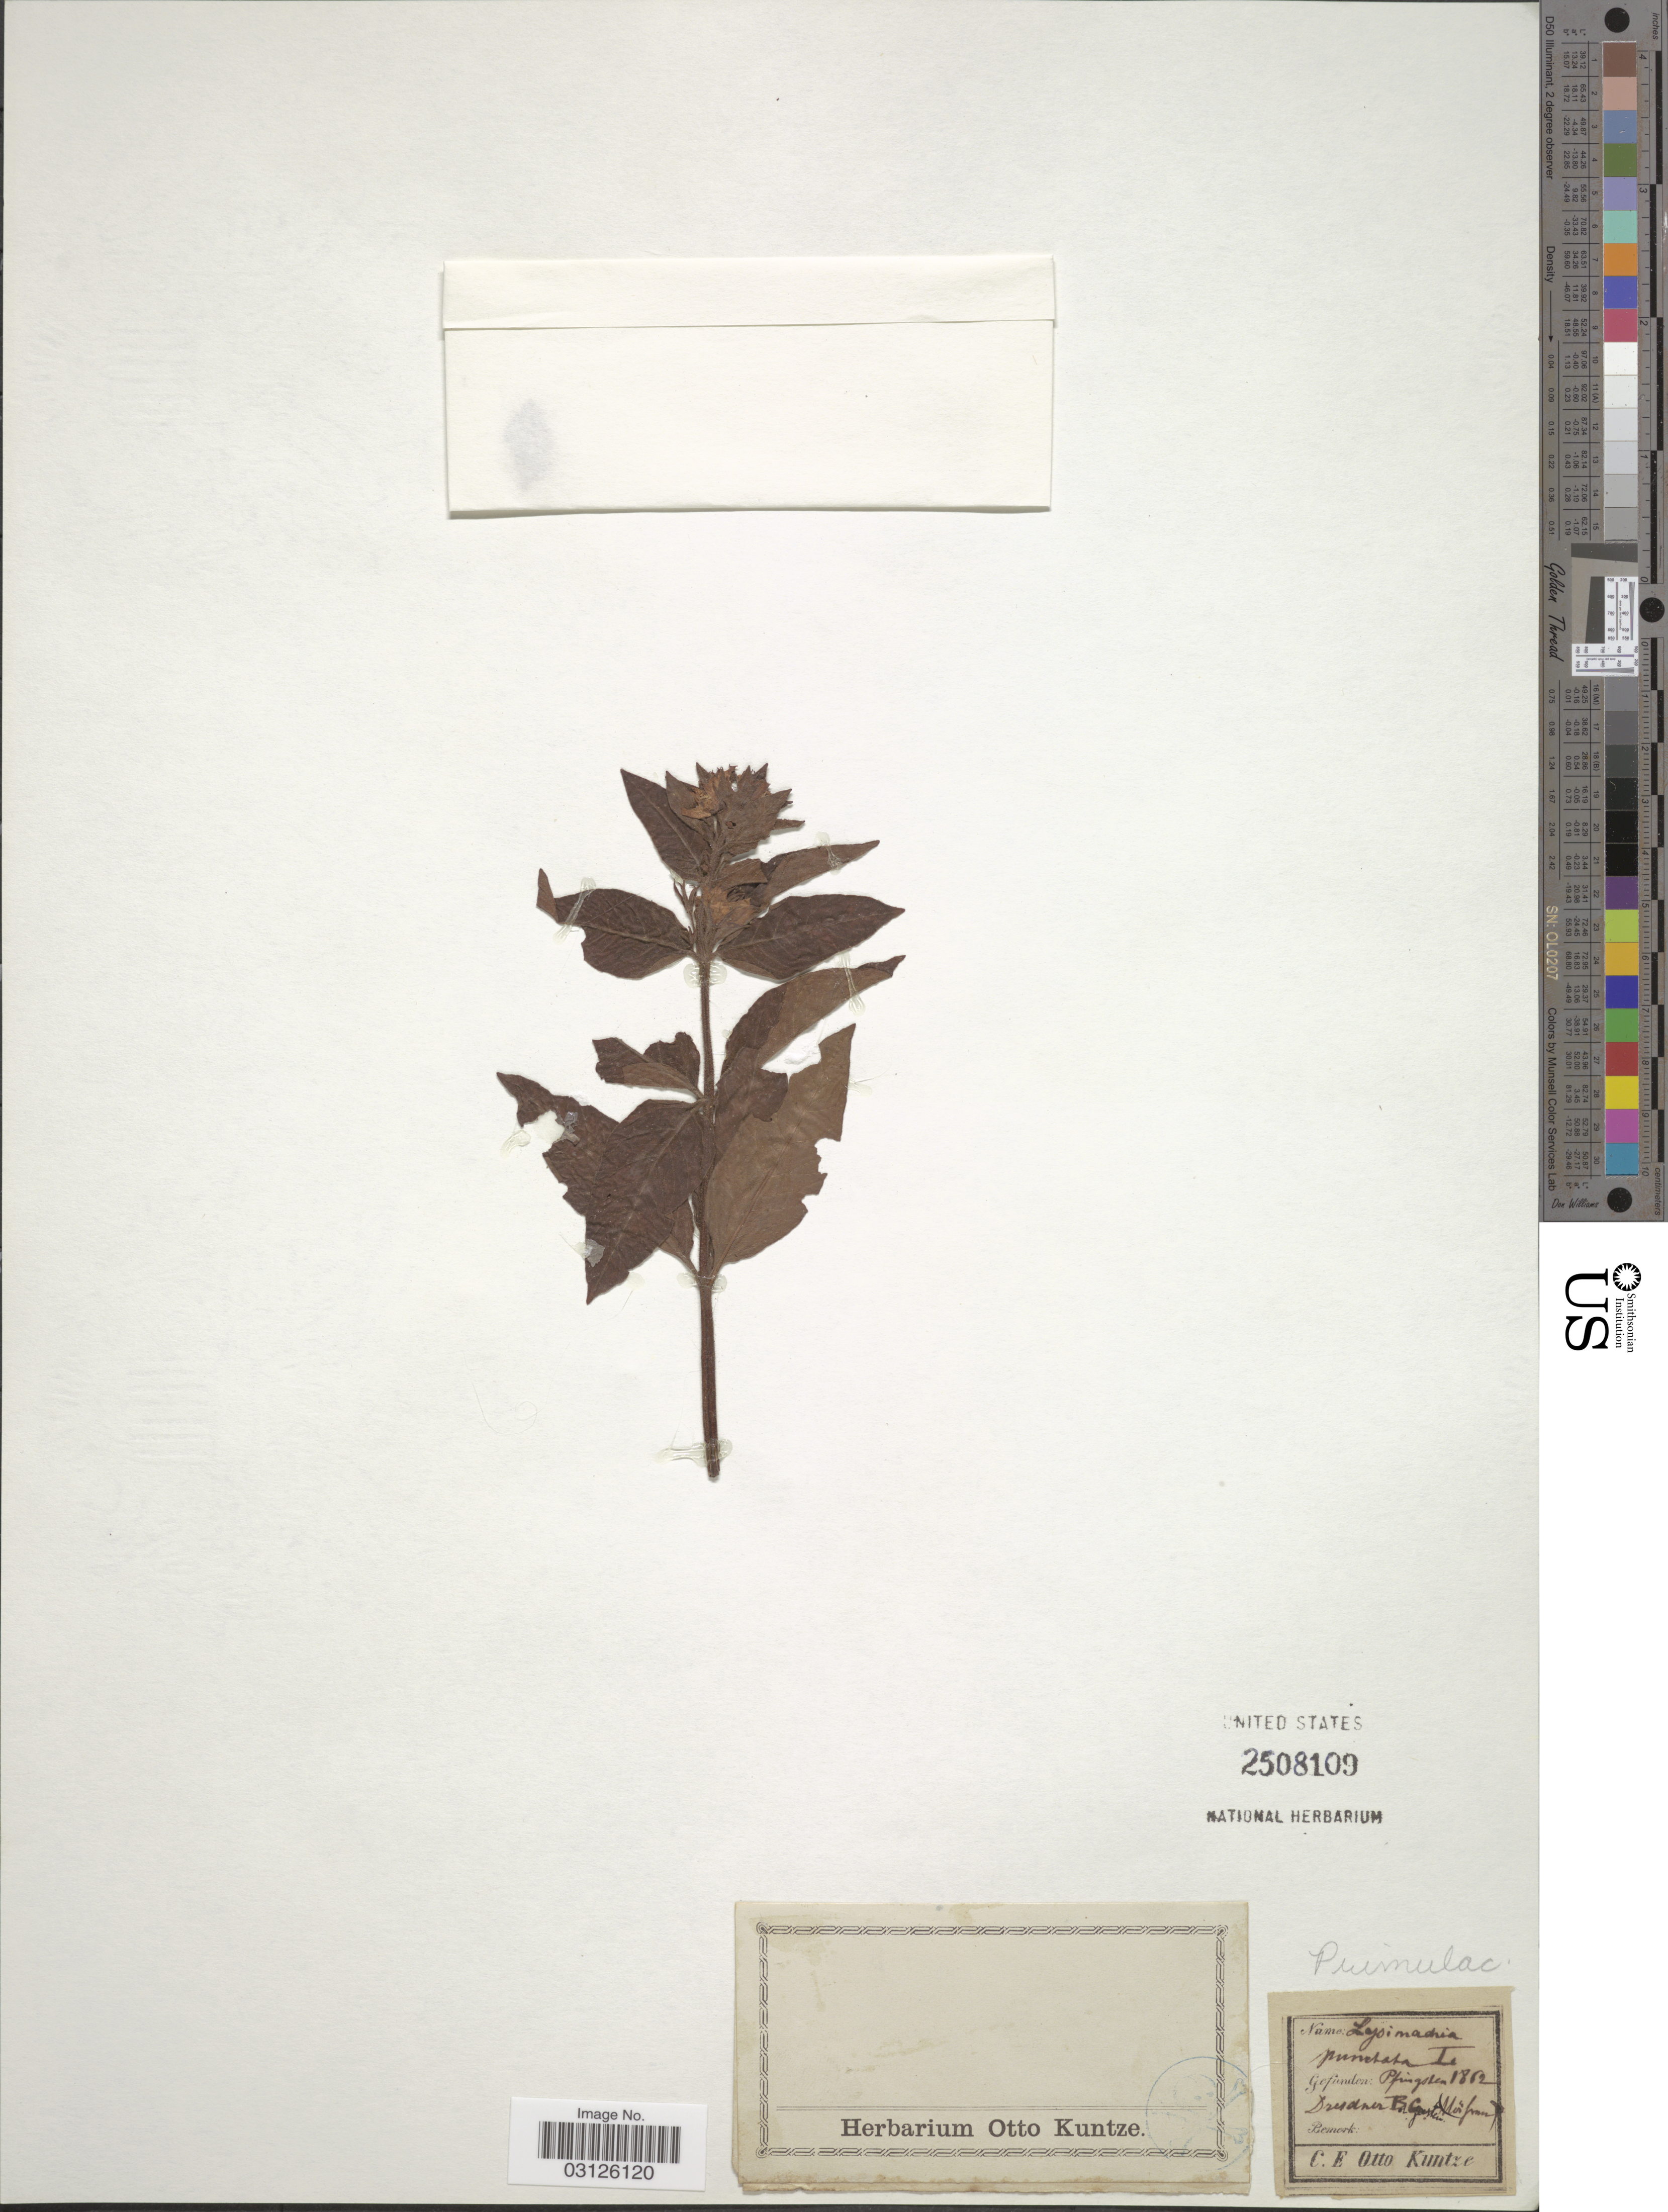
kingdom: Plantae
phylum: Tracheophyta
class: Magnoliopsida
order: Ericales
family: Primulaceae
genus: Lysimachia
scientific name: Lysimachia punctata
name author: L.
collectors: C.E.O. Kuntze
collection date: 1862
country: Germany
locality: Dresdner [illegible text].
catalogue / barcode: US 2508109